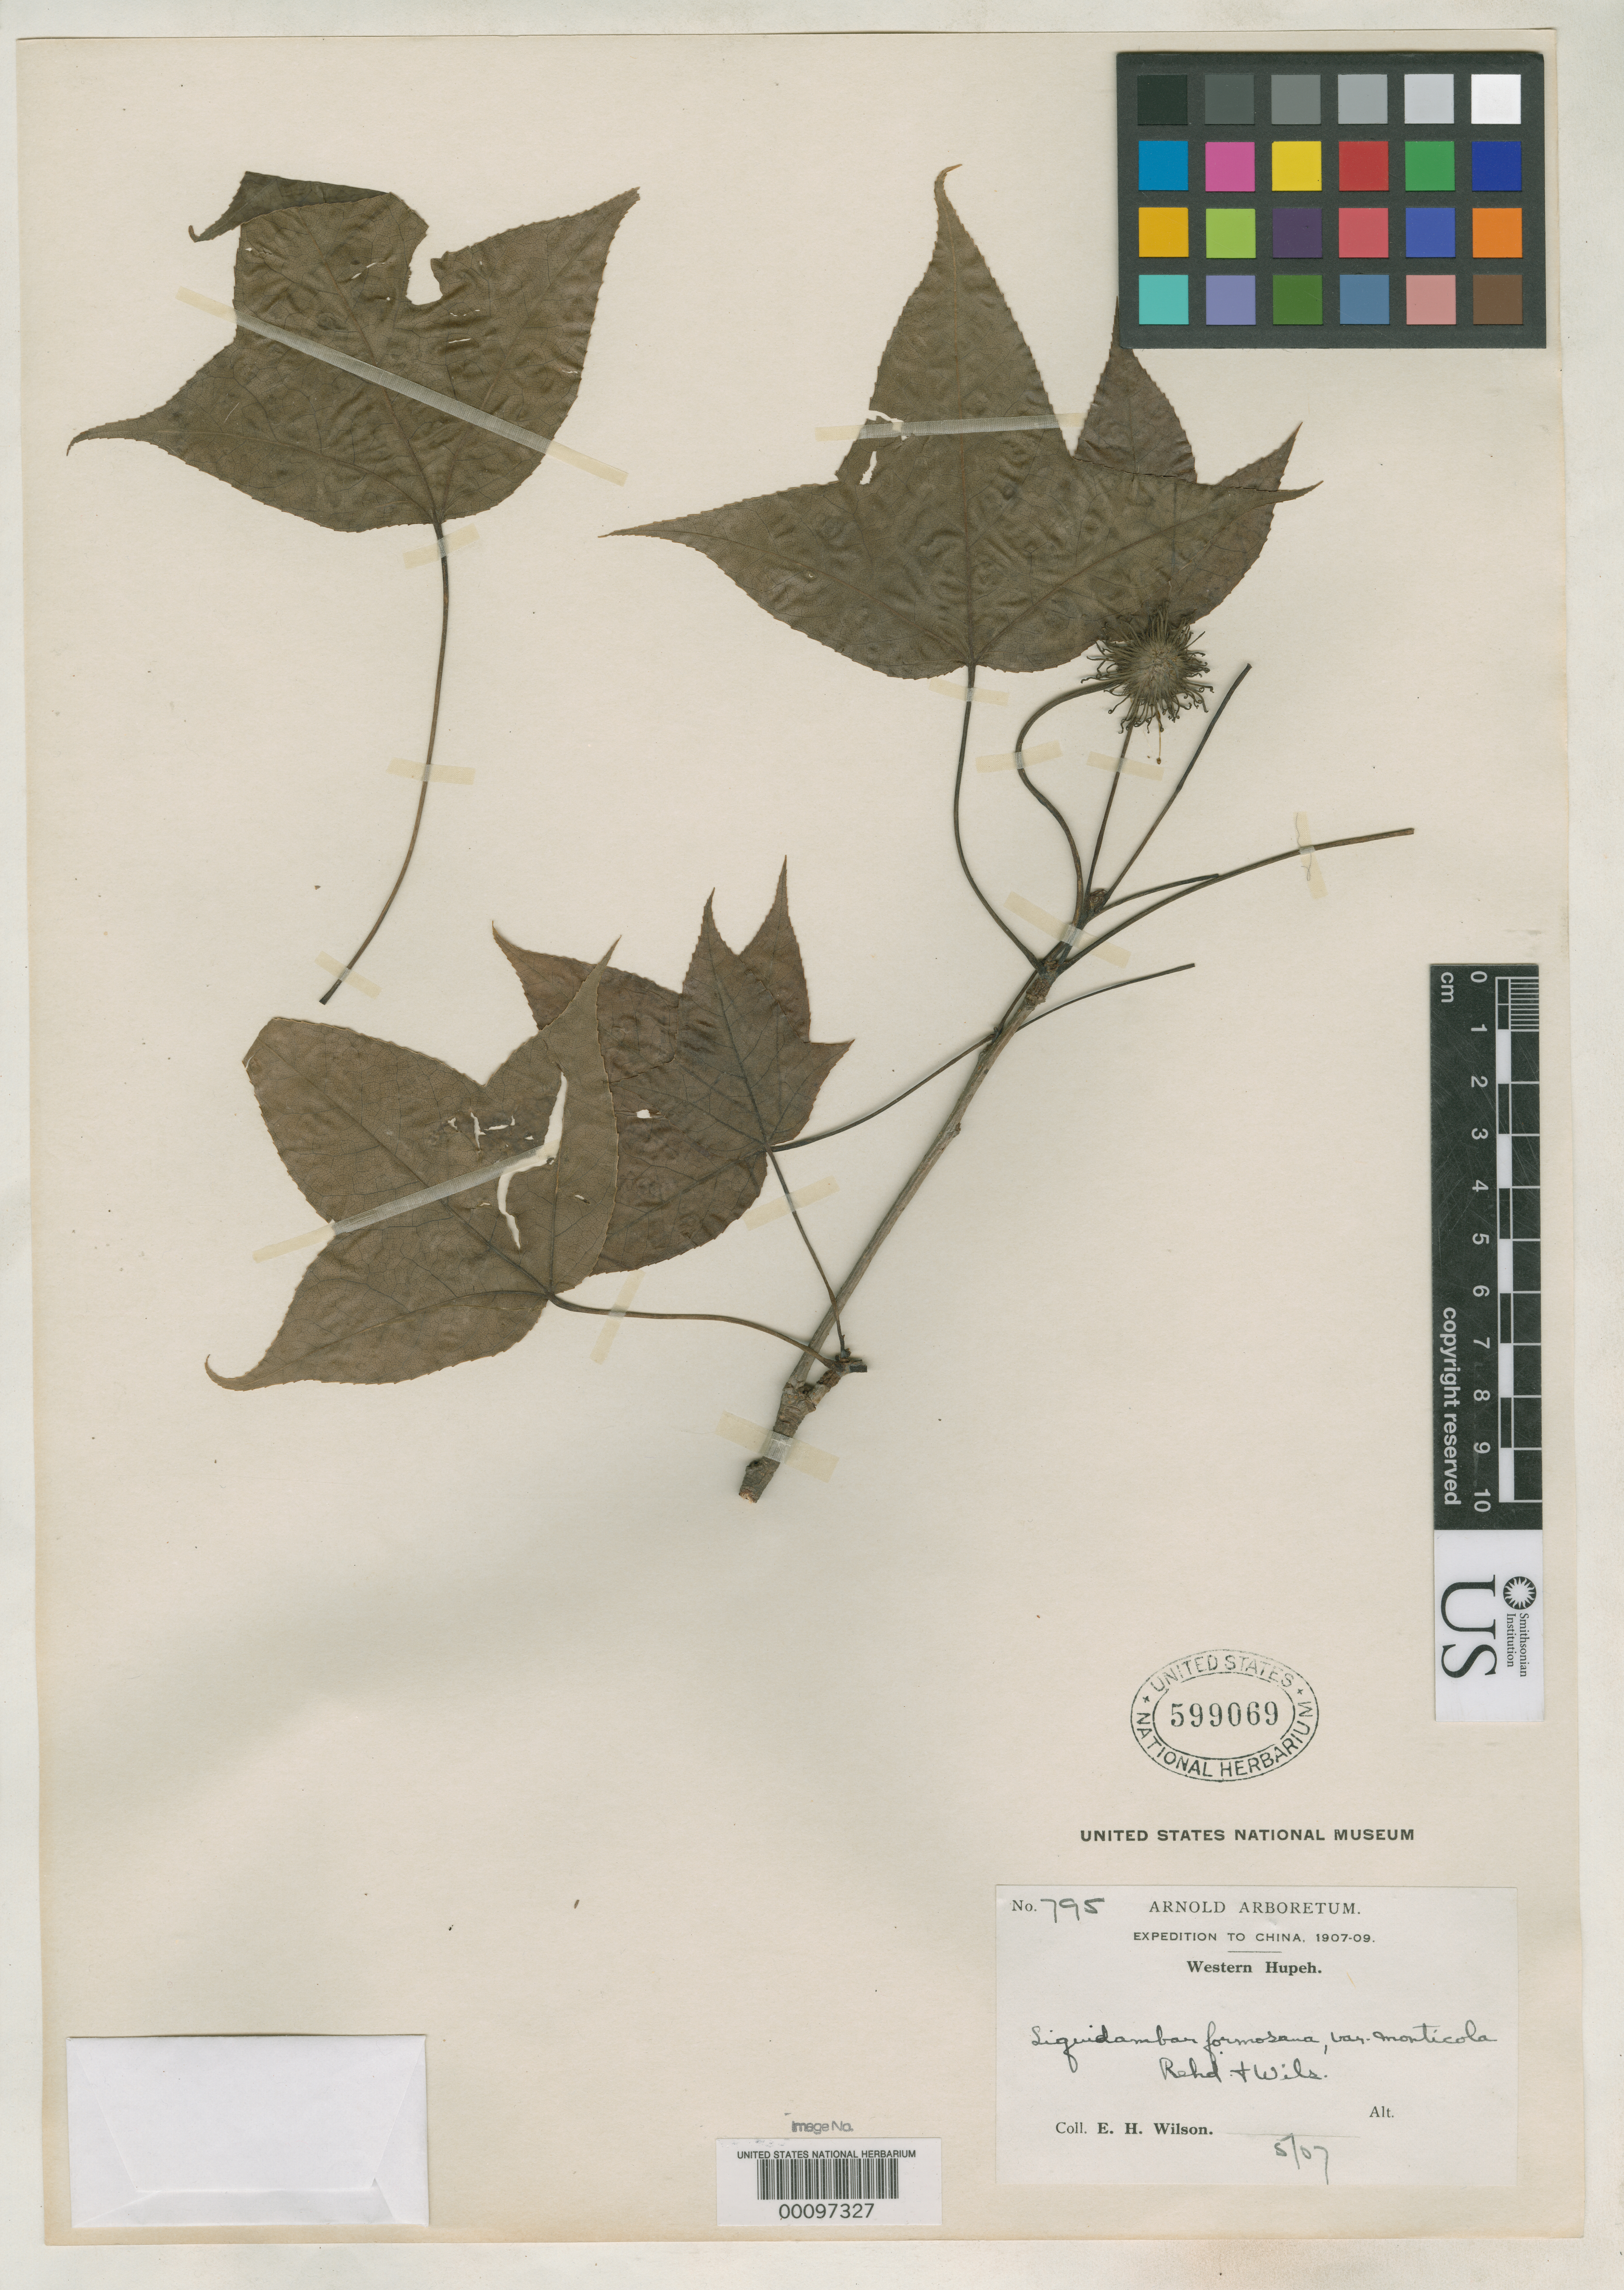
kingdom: Plantae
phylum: Tracheophyta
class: Magnoliopsida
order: Saxifragales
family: Altingiaceae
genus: Liquidambar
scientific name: Liquidambar formosana var. monticola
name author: Rehder & E.H. Wilson in Sarg.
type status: Syntype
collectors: E. H. Wilson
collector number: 795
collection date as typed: May 1907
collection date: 1907-05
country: China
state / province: Hubei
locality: Western Hupeh. [Protologue, Hsing-shan Hsien, 600-1200 m.]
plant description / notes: Protologue, "Western Hupeh: Hsing-shan Hsien, woodlands, alt. 600-1200 m., rare, May and November 1907 (No. 795, type)"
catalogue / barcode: US 599069